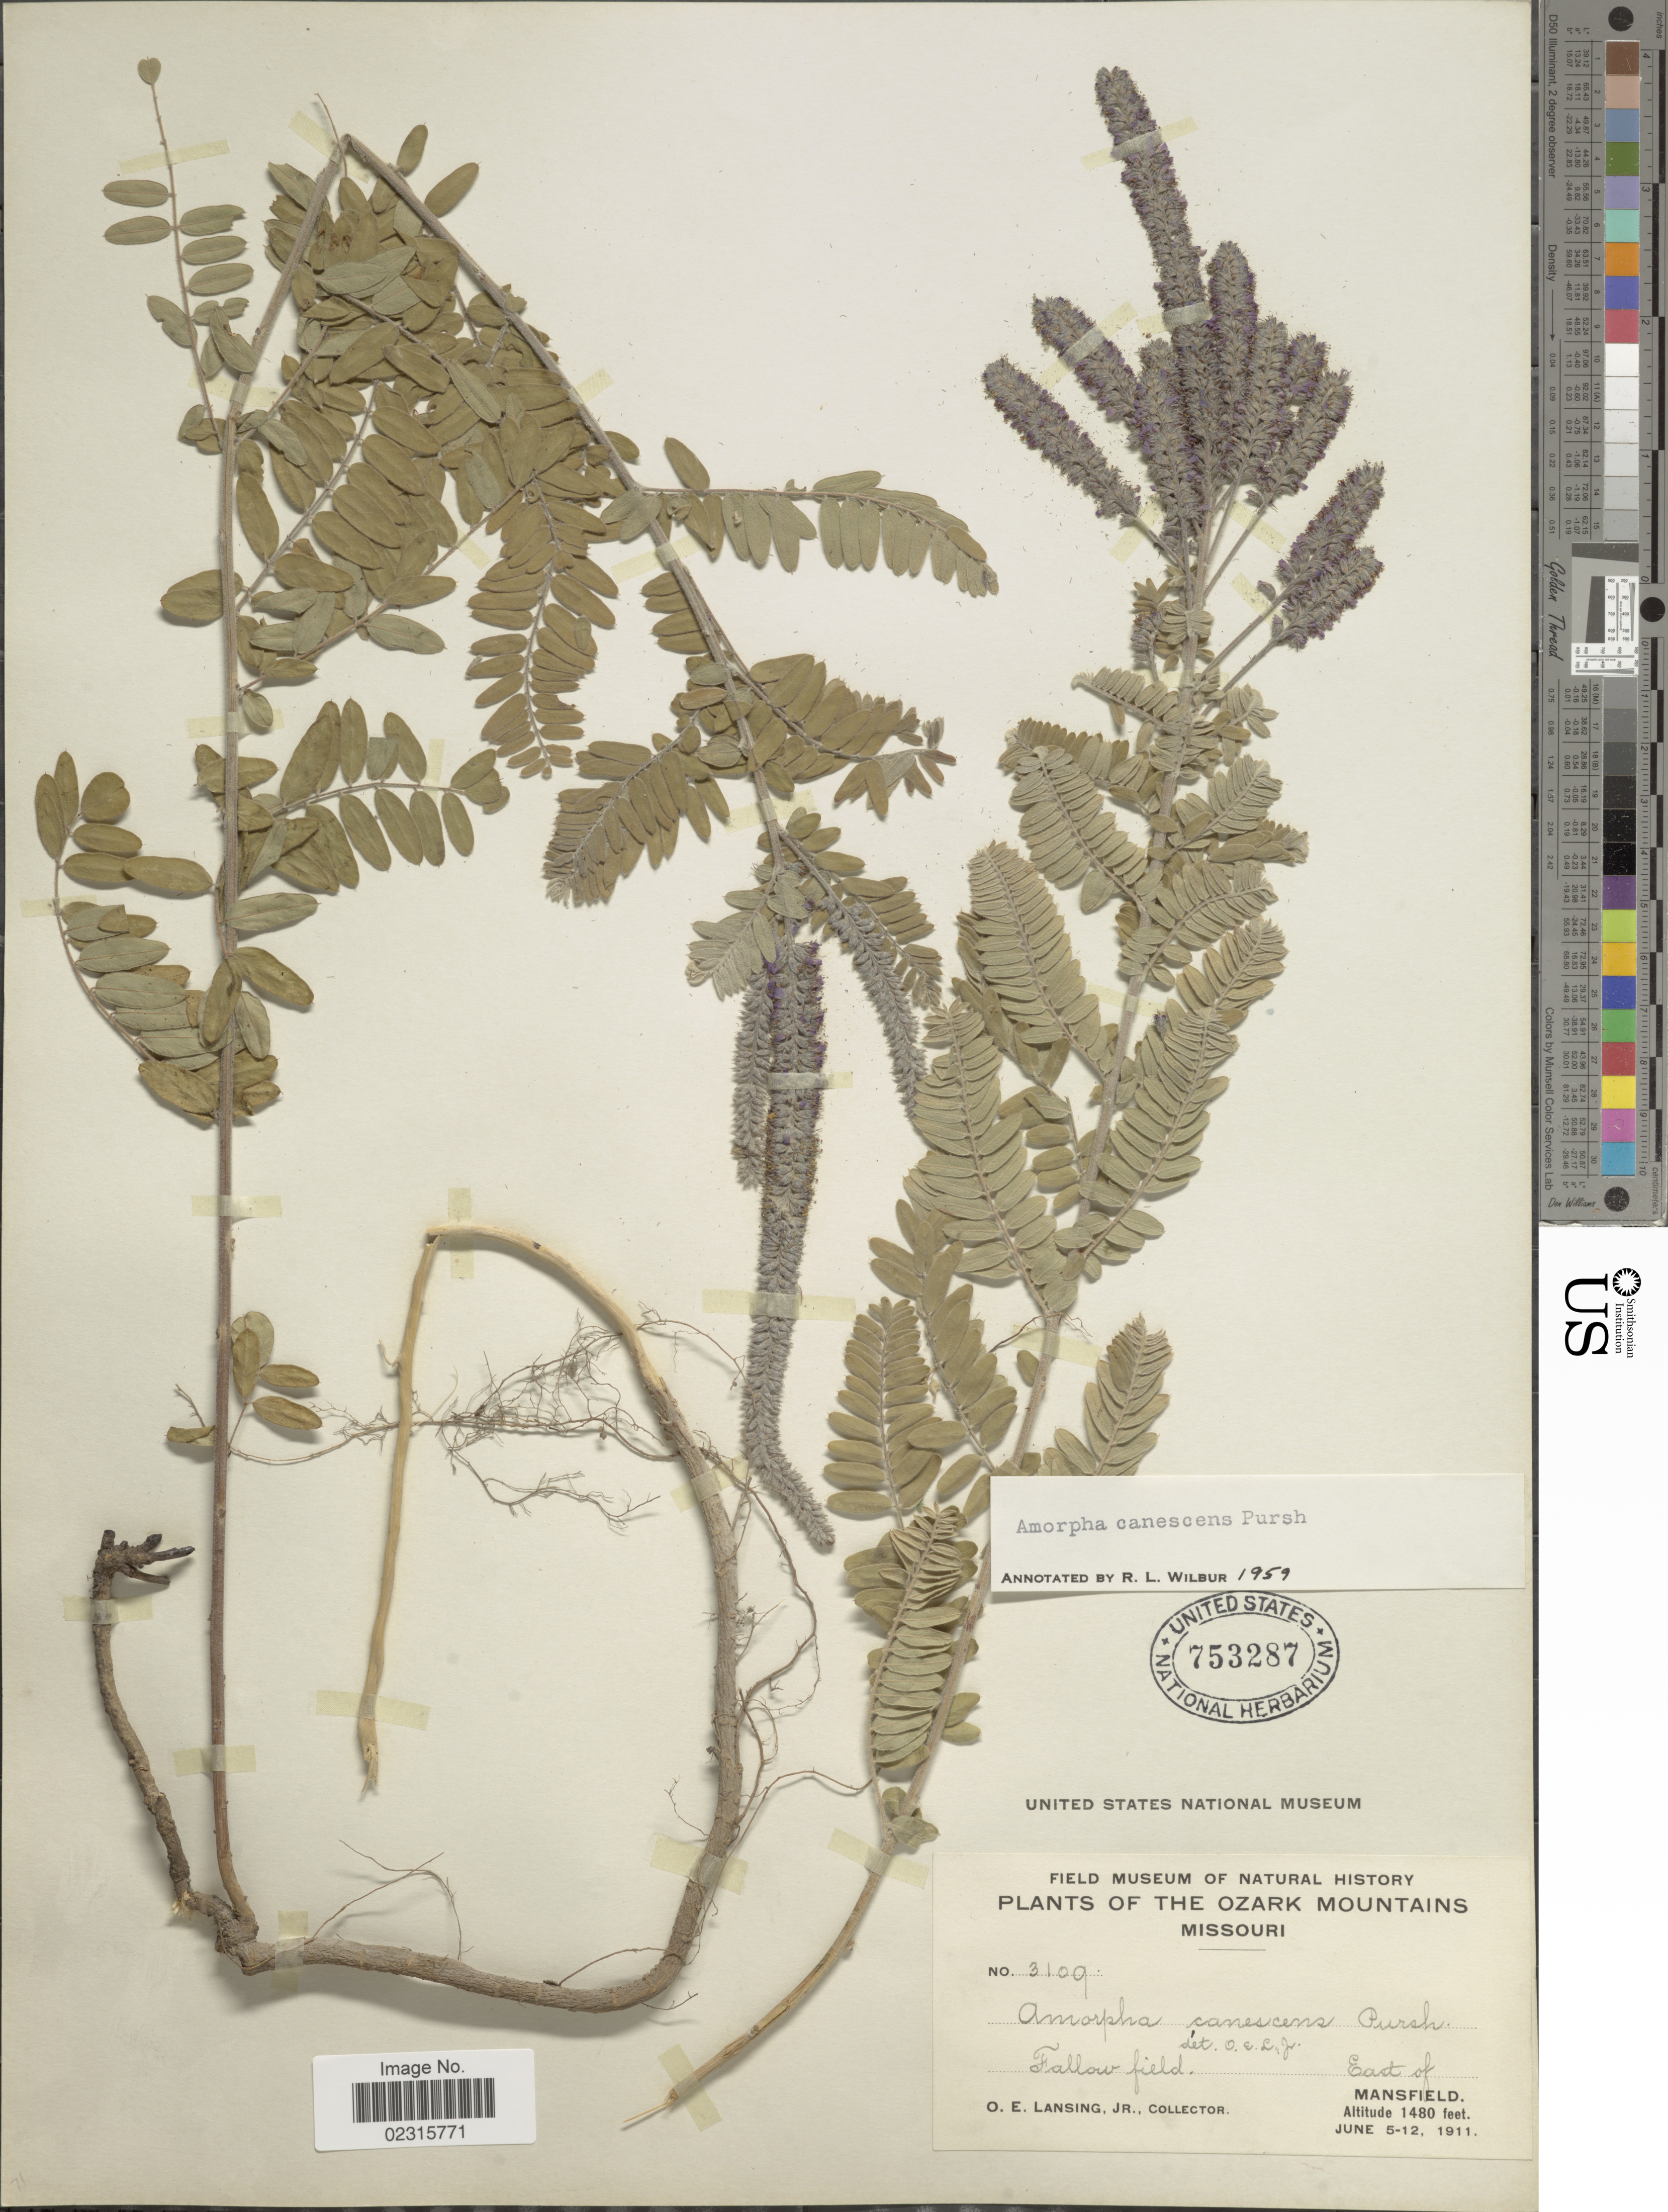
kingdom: Plantae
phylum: Tracheophyta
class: Magnoliopsida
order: Fabales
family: Fabaceae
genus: Amorpha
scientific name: Amorpha canescens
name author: Pursh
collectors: O. E. Lansing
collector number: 3109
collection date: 1911-06-05/1911-06-12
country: United States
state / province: Missouri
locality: Ozark Mountains, east of Mansfield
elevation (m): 451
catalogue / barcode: US 753287